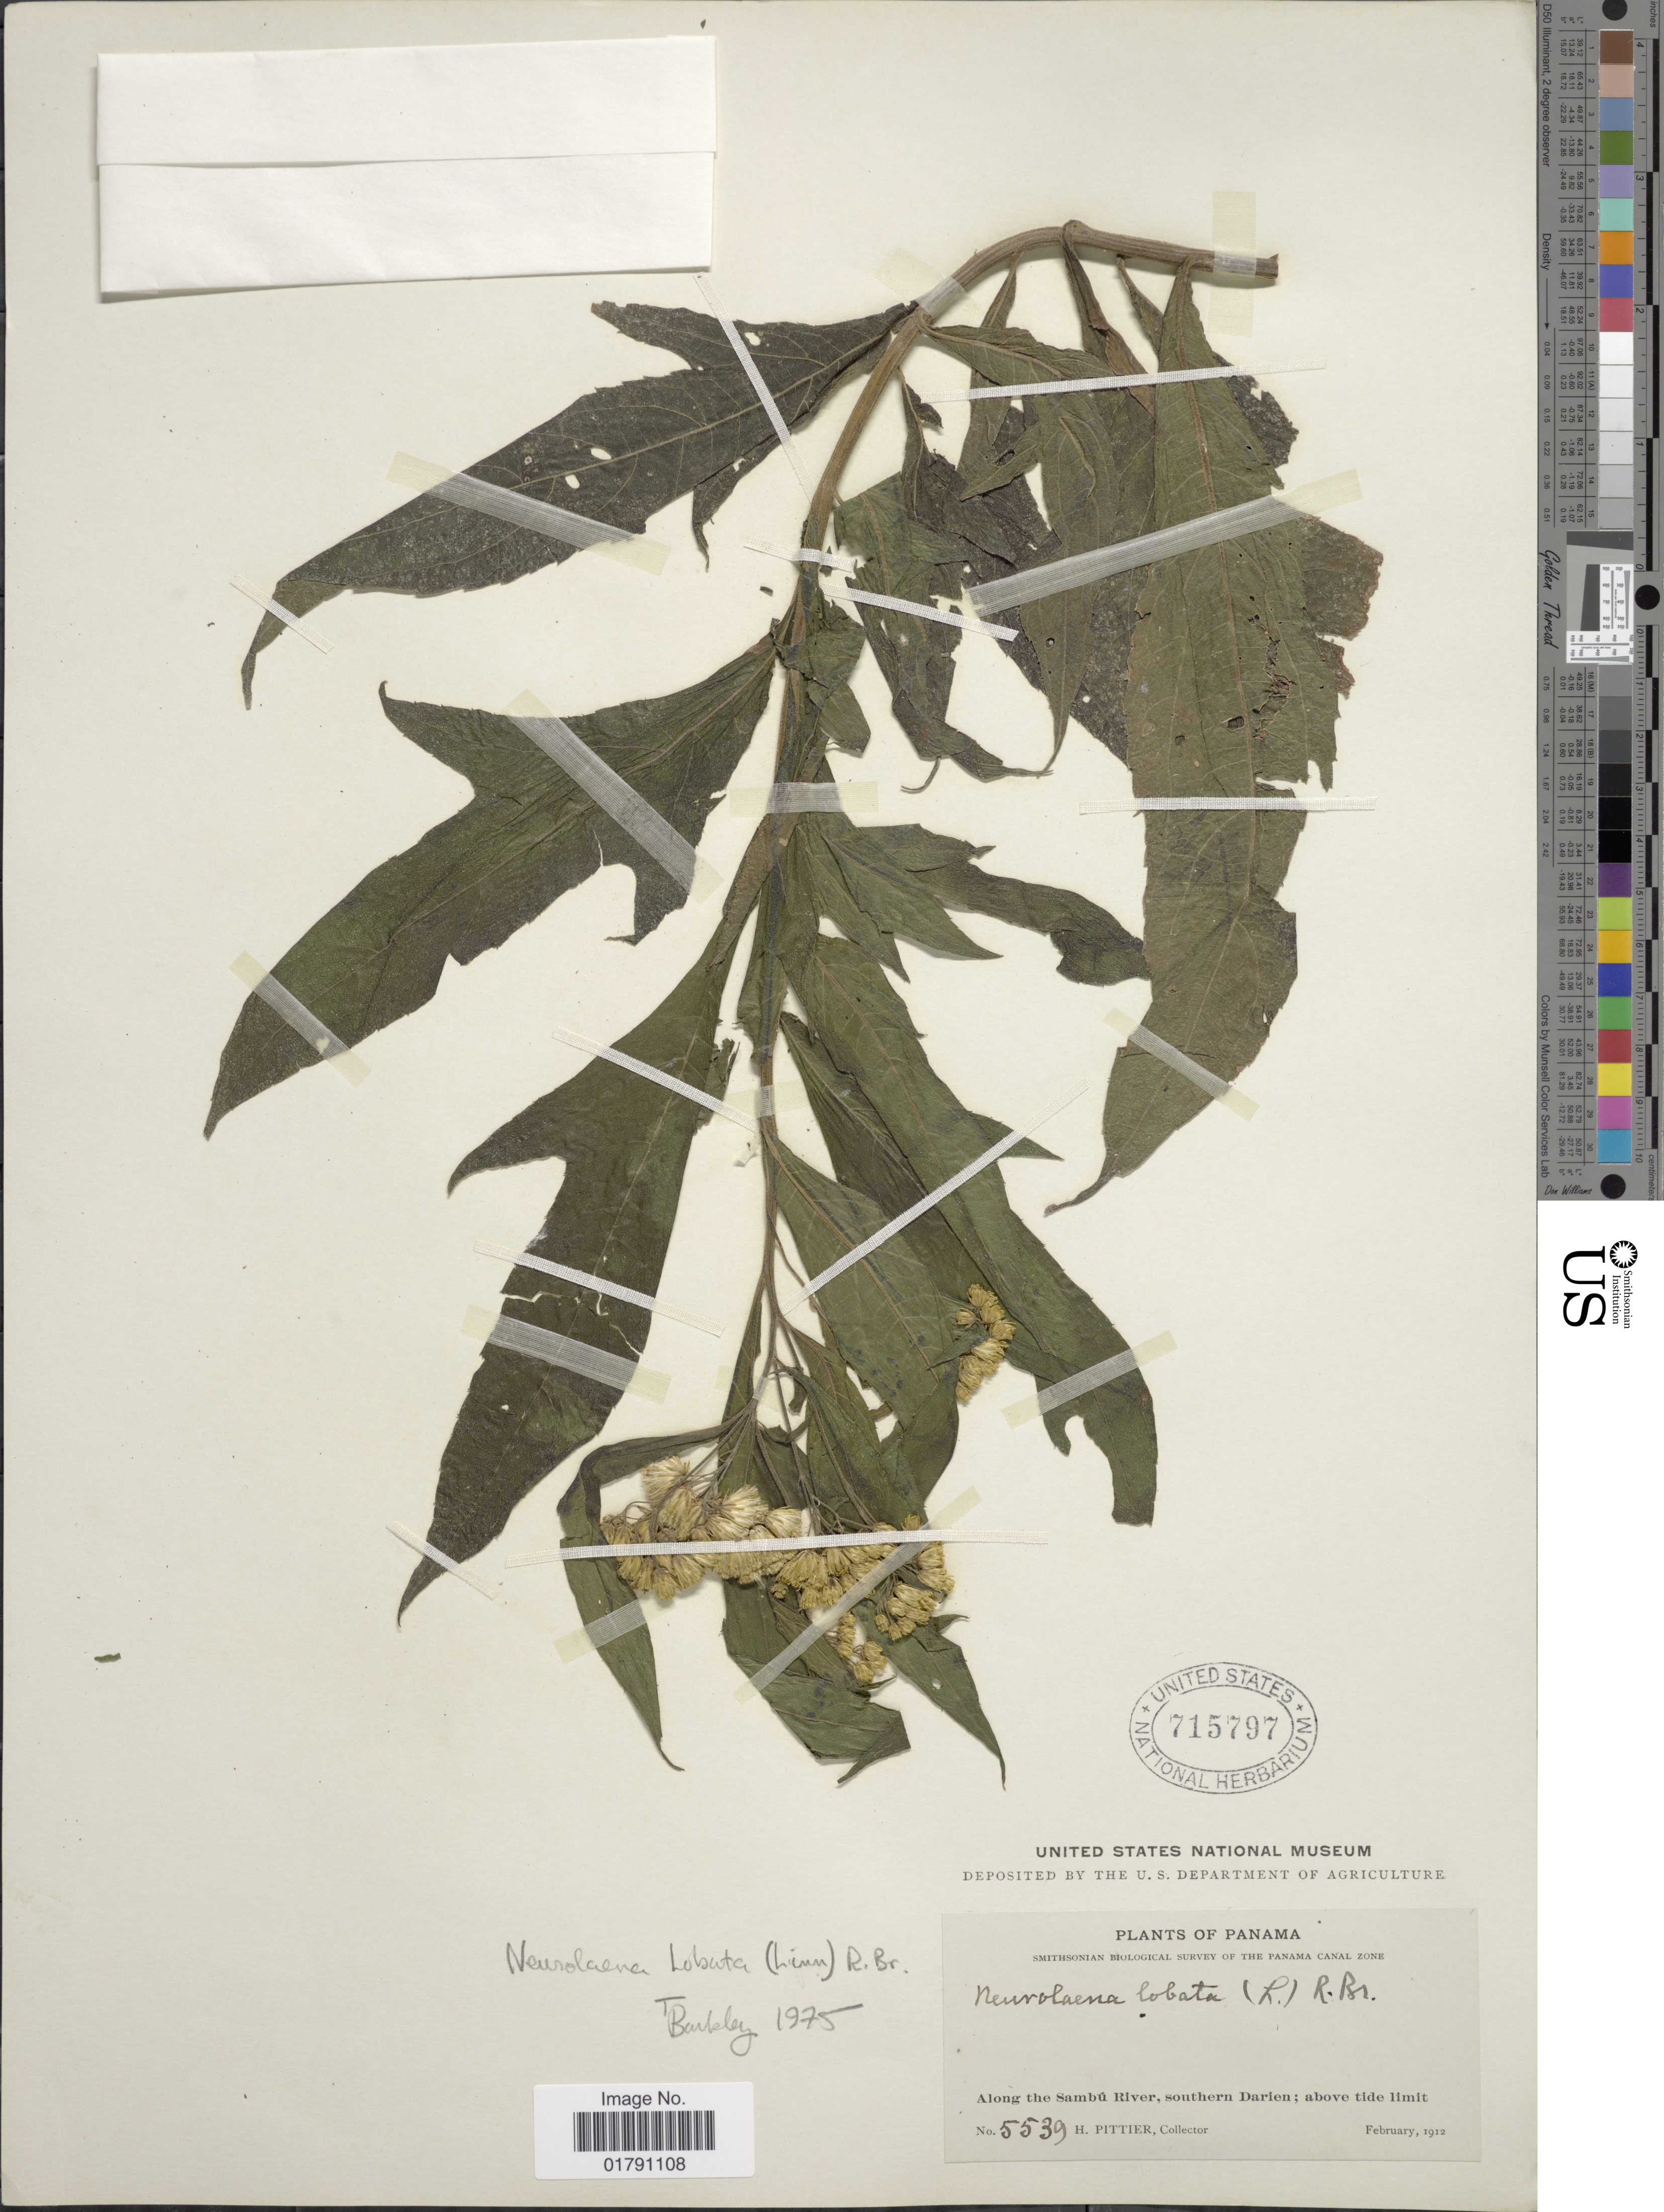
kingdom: Plantae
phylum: Tracheophyta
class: Magnoliopsida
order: Asterales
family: Asteraceae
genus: Neurolaena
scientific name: Neurolaena lobata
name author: (L.) R. Br. ex Cass.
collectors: H. F. Pittier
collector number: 5539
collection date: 1912-02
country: Panama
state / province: Darién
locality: Along the Sambu River, southern Darien, above tide limit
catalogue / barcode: US 715797